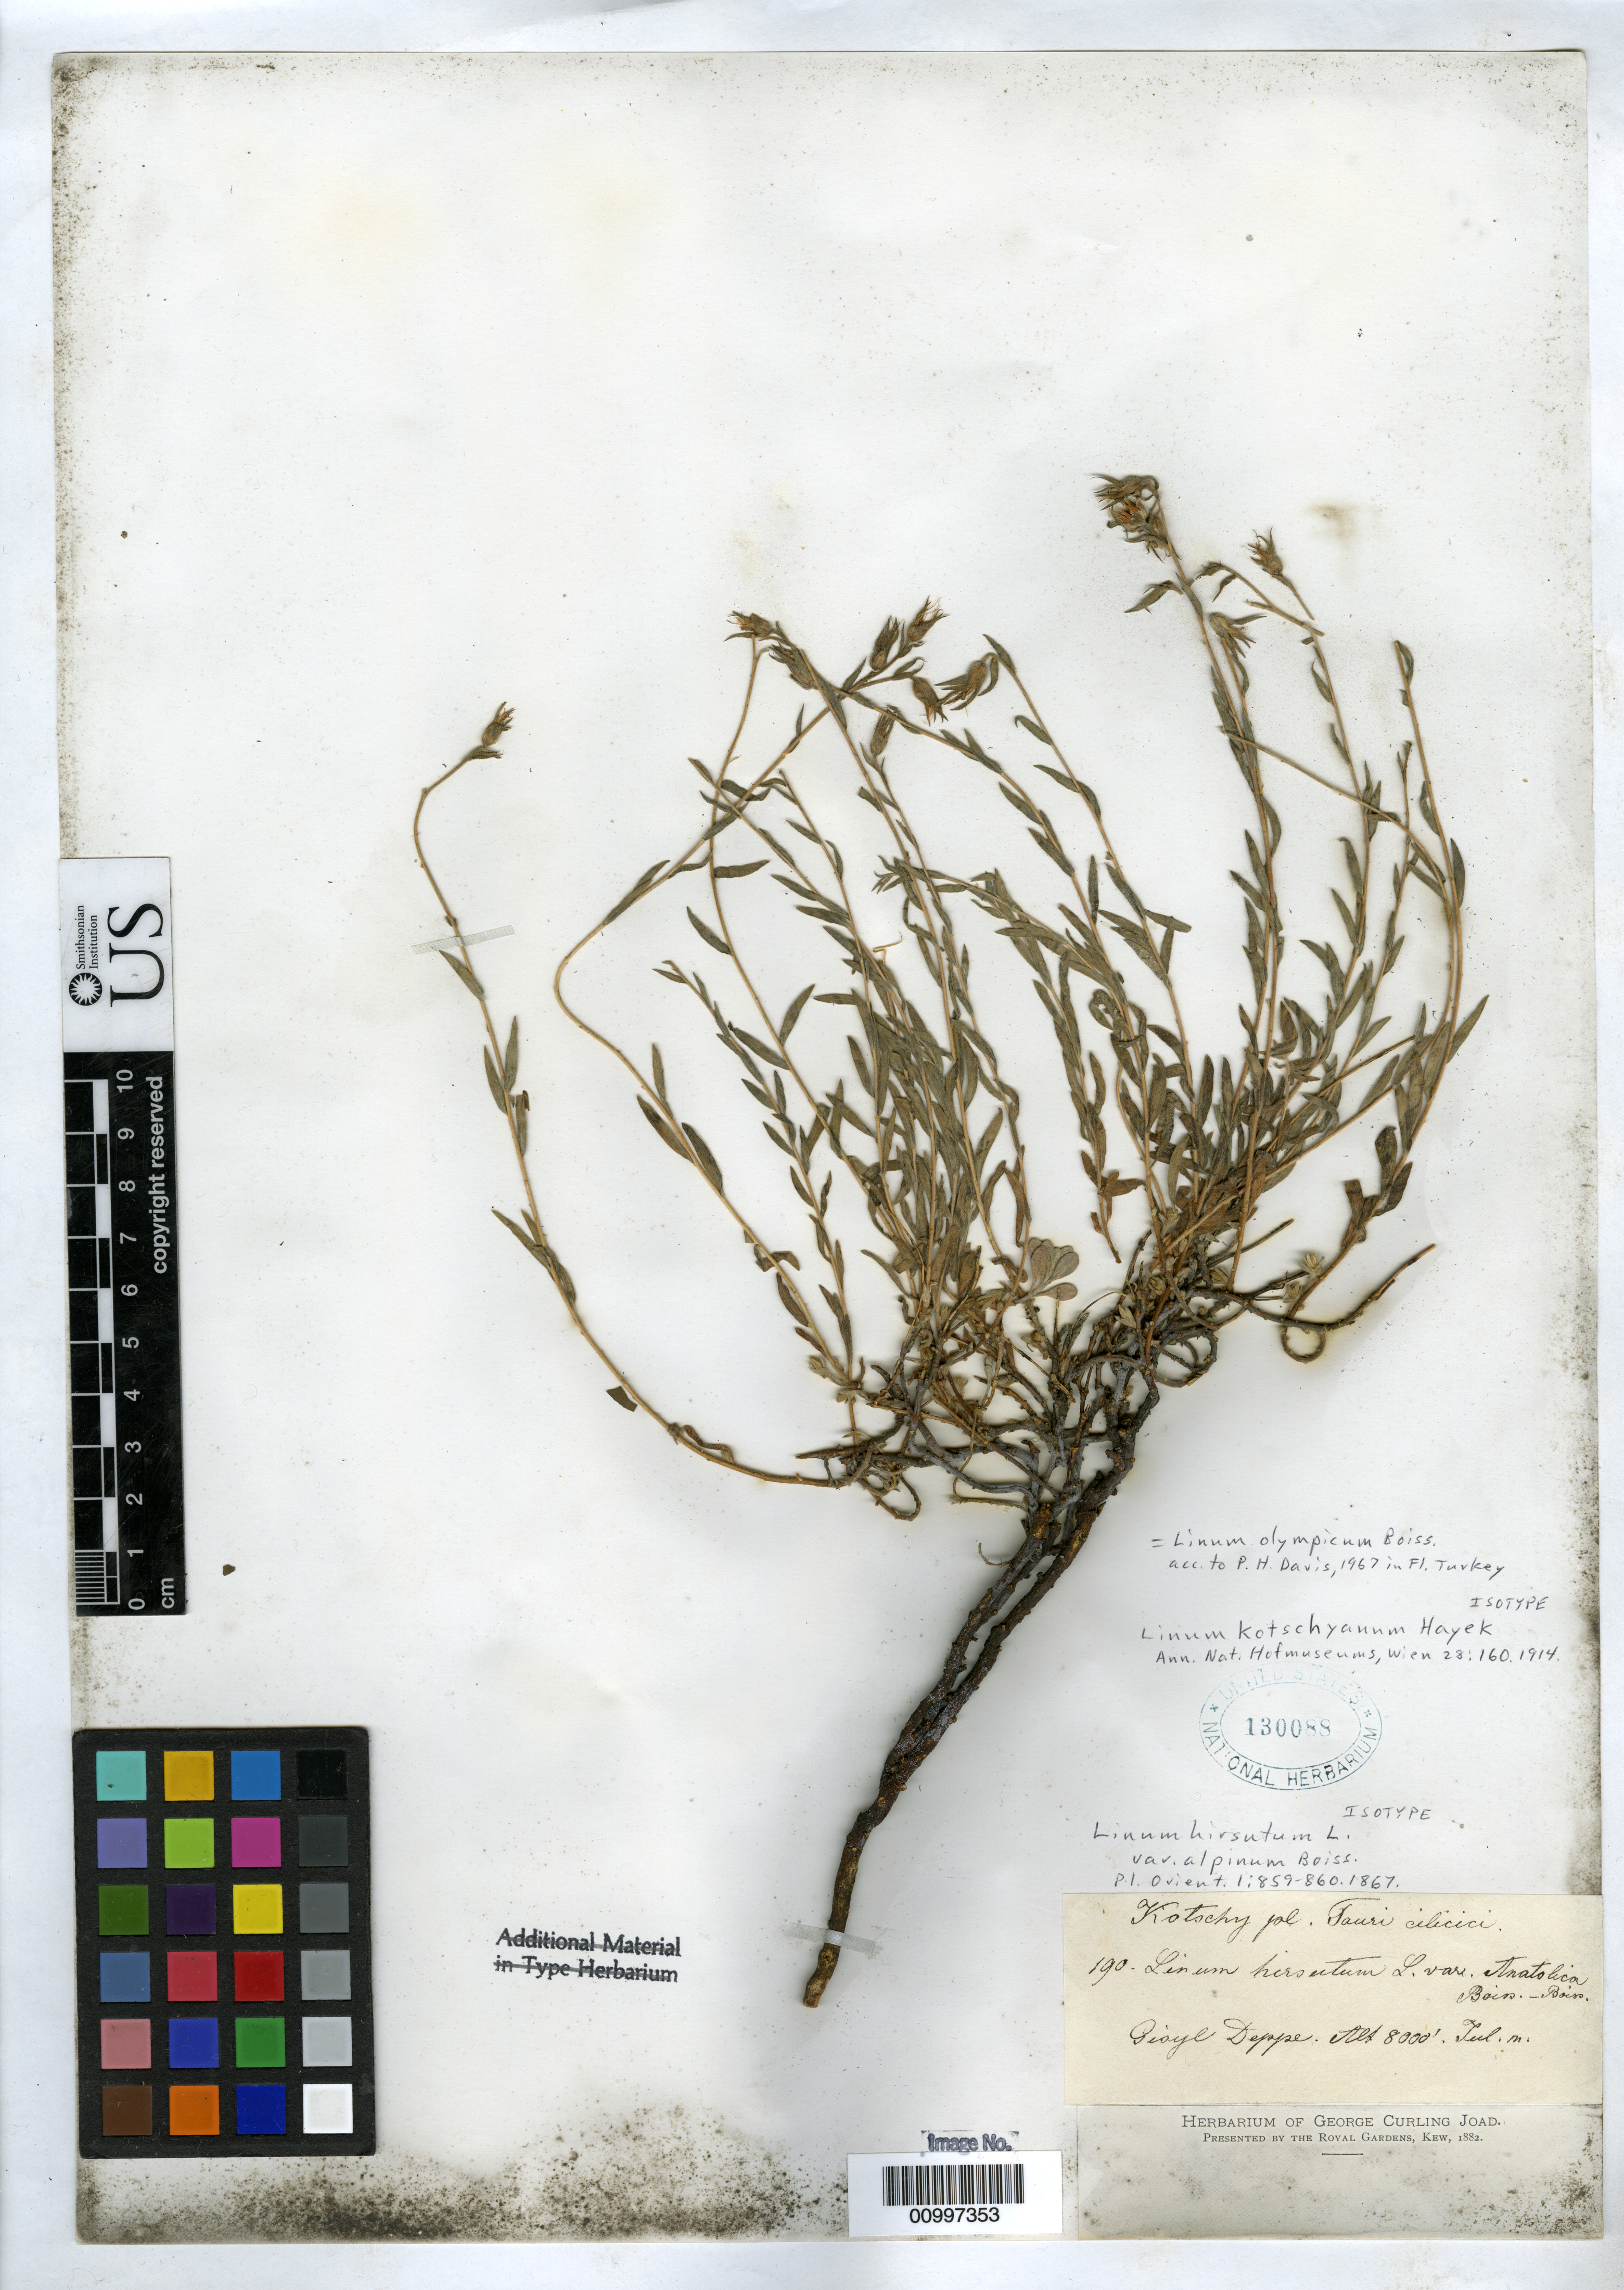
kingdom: Plantae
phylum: Tracheophyta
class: Magnoliopsida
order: Malpighiales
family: Linaceae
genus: Linum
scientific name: Linum hirsutum var. alpinum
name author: Boiss.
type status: Isotype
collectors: K. G. Kotschy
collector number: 190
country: Turkey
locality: Gisyl Deppe.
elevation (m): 2438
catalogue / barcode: US 130088